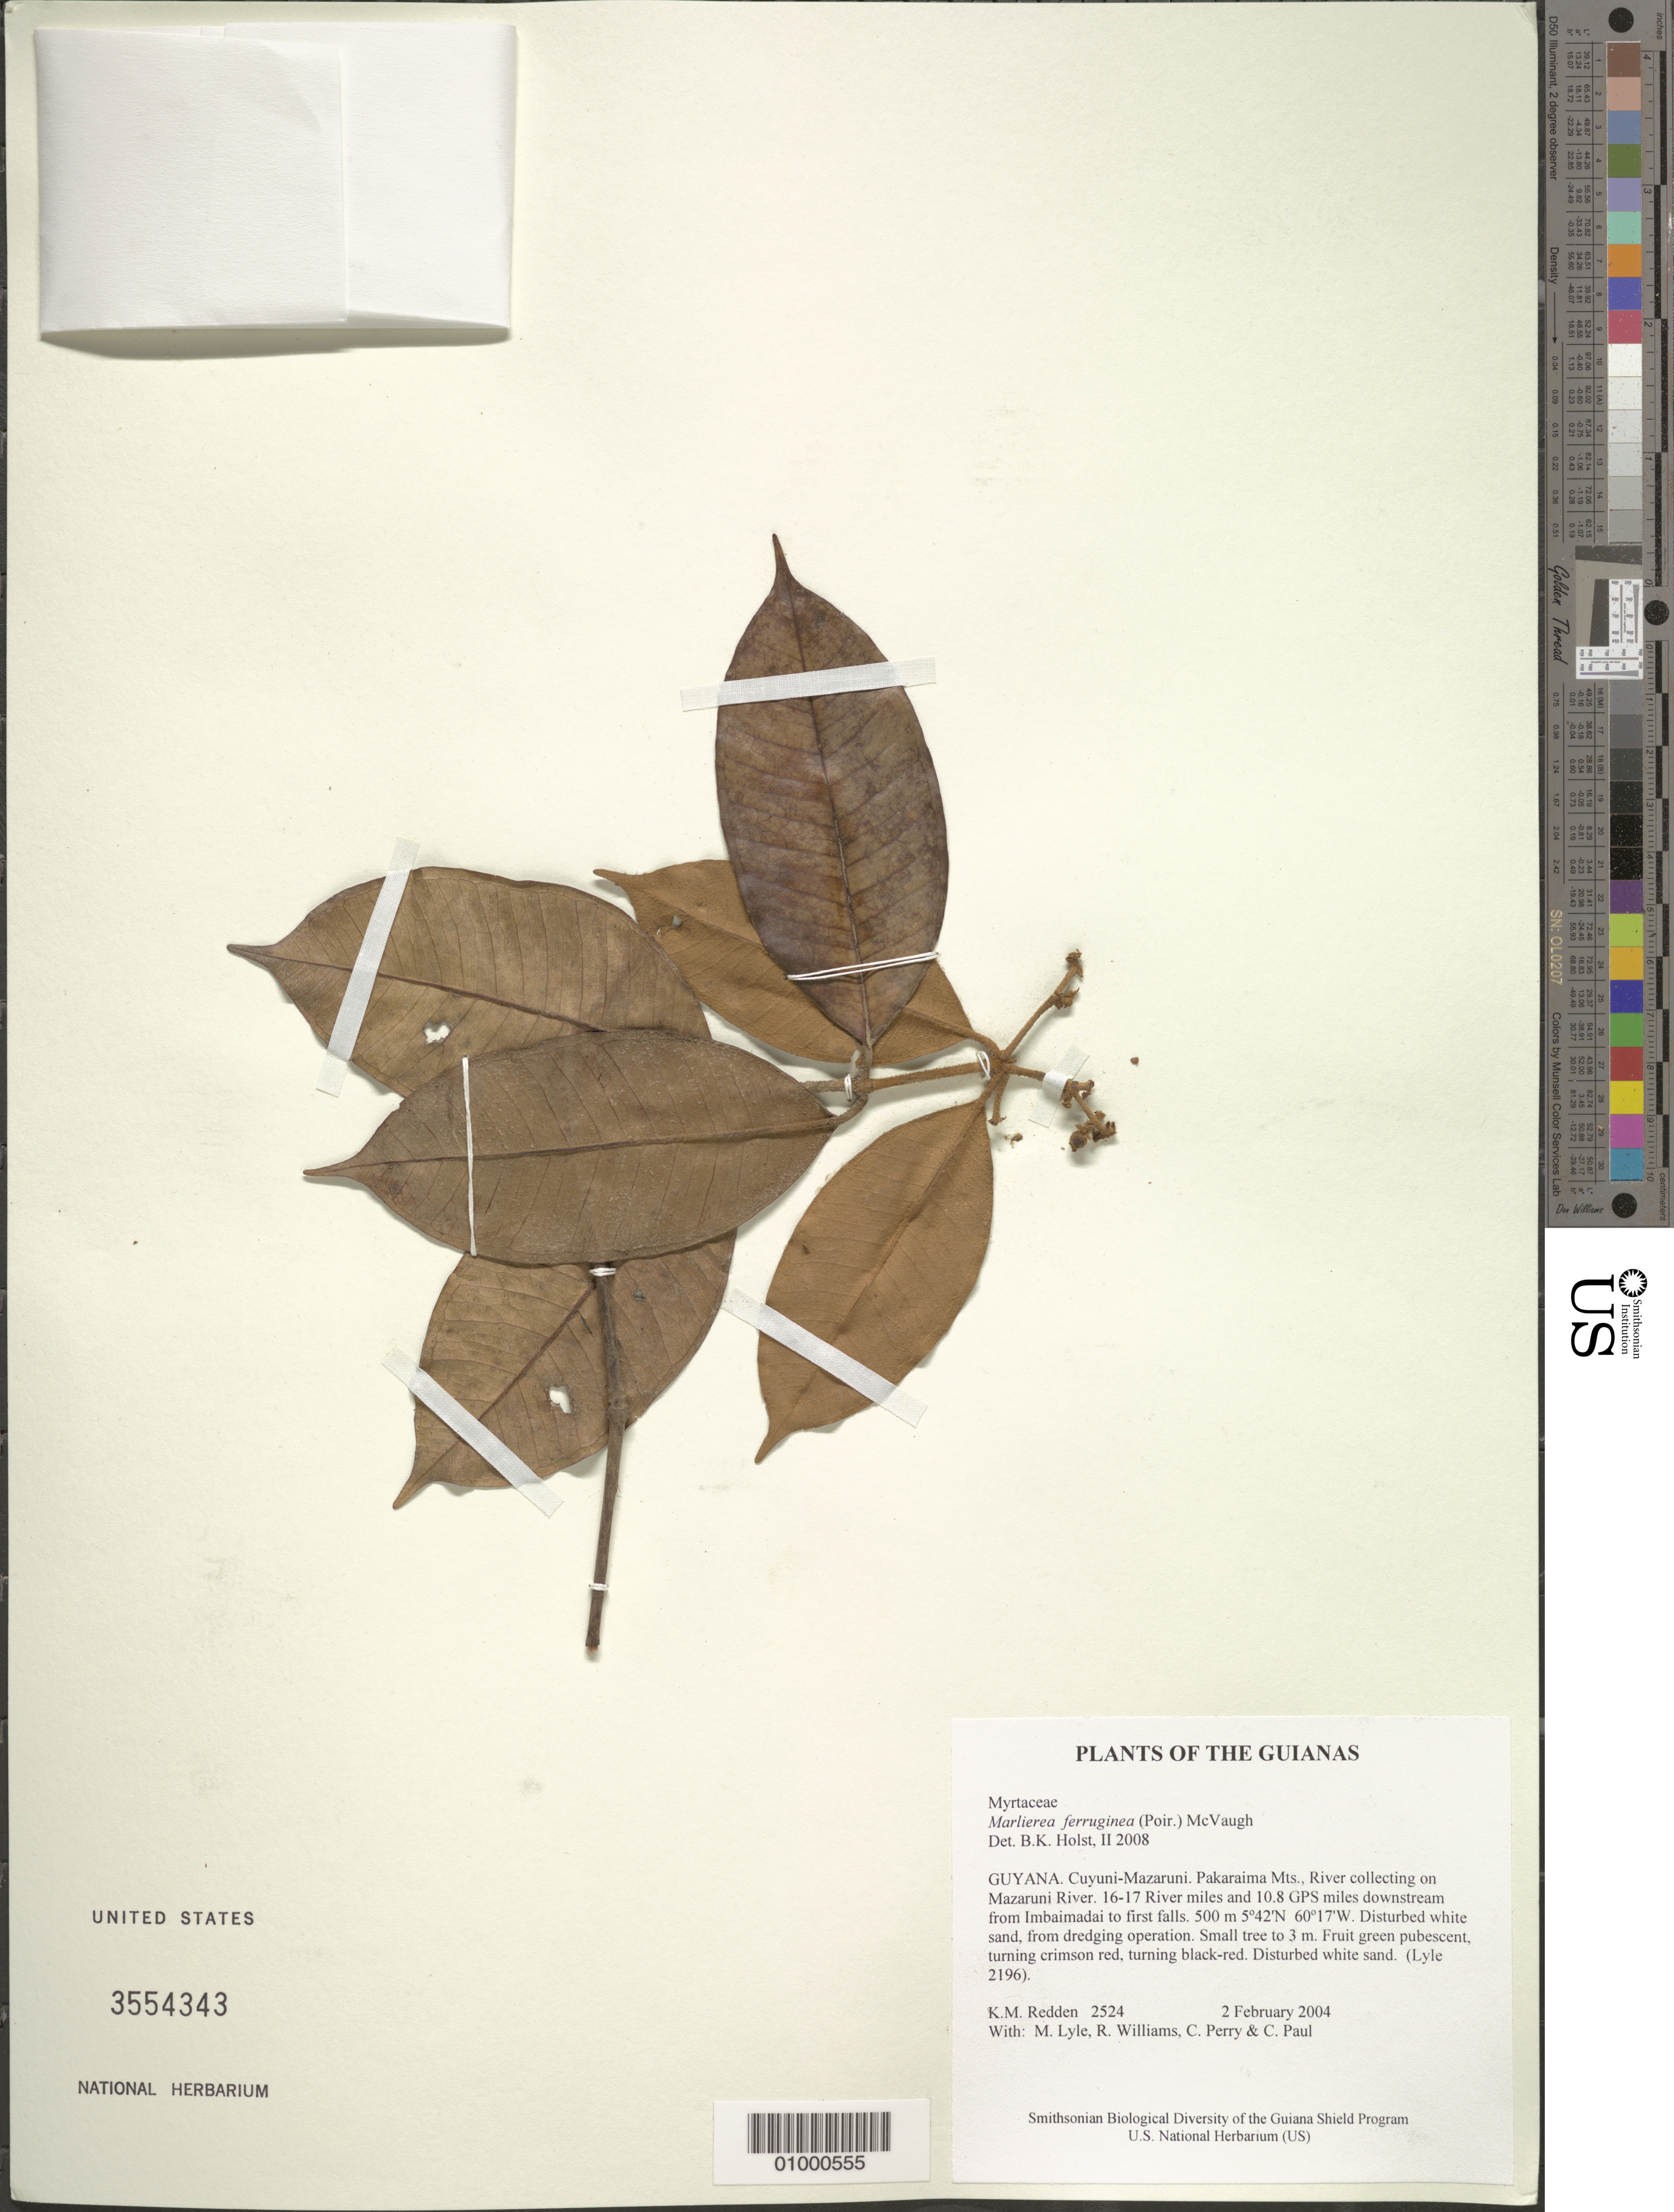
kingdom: Plantae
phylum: Tracheophyta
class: Magnoliopsida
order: Myrtales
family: Myrtaceae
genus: Myrcia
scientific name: Myrcia ferruginea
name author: (Poir.) DC.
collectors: K. M. Redden, M. Lyle, R. Williams, C. Perry & C. Paul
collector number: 2524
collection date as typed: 2 February 2004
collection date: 2004-02-02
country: Guyana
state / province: Cuyuni-Mazaruni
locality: Pakaraima Mts., River collecting on Mazaruni River. 16-17 River miles and 10.8 GPS miles downstream from Imbaimadai to first falls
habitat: Disturbed white sand, from dredging operation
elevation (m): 500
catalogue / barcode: US 3554343